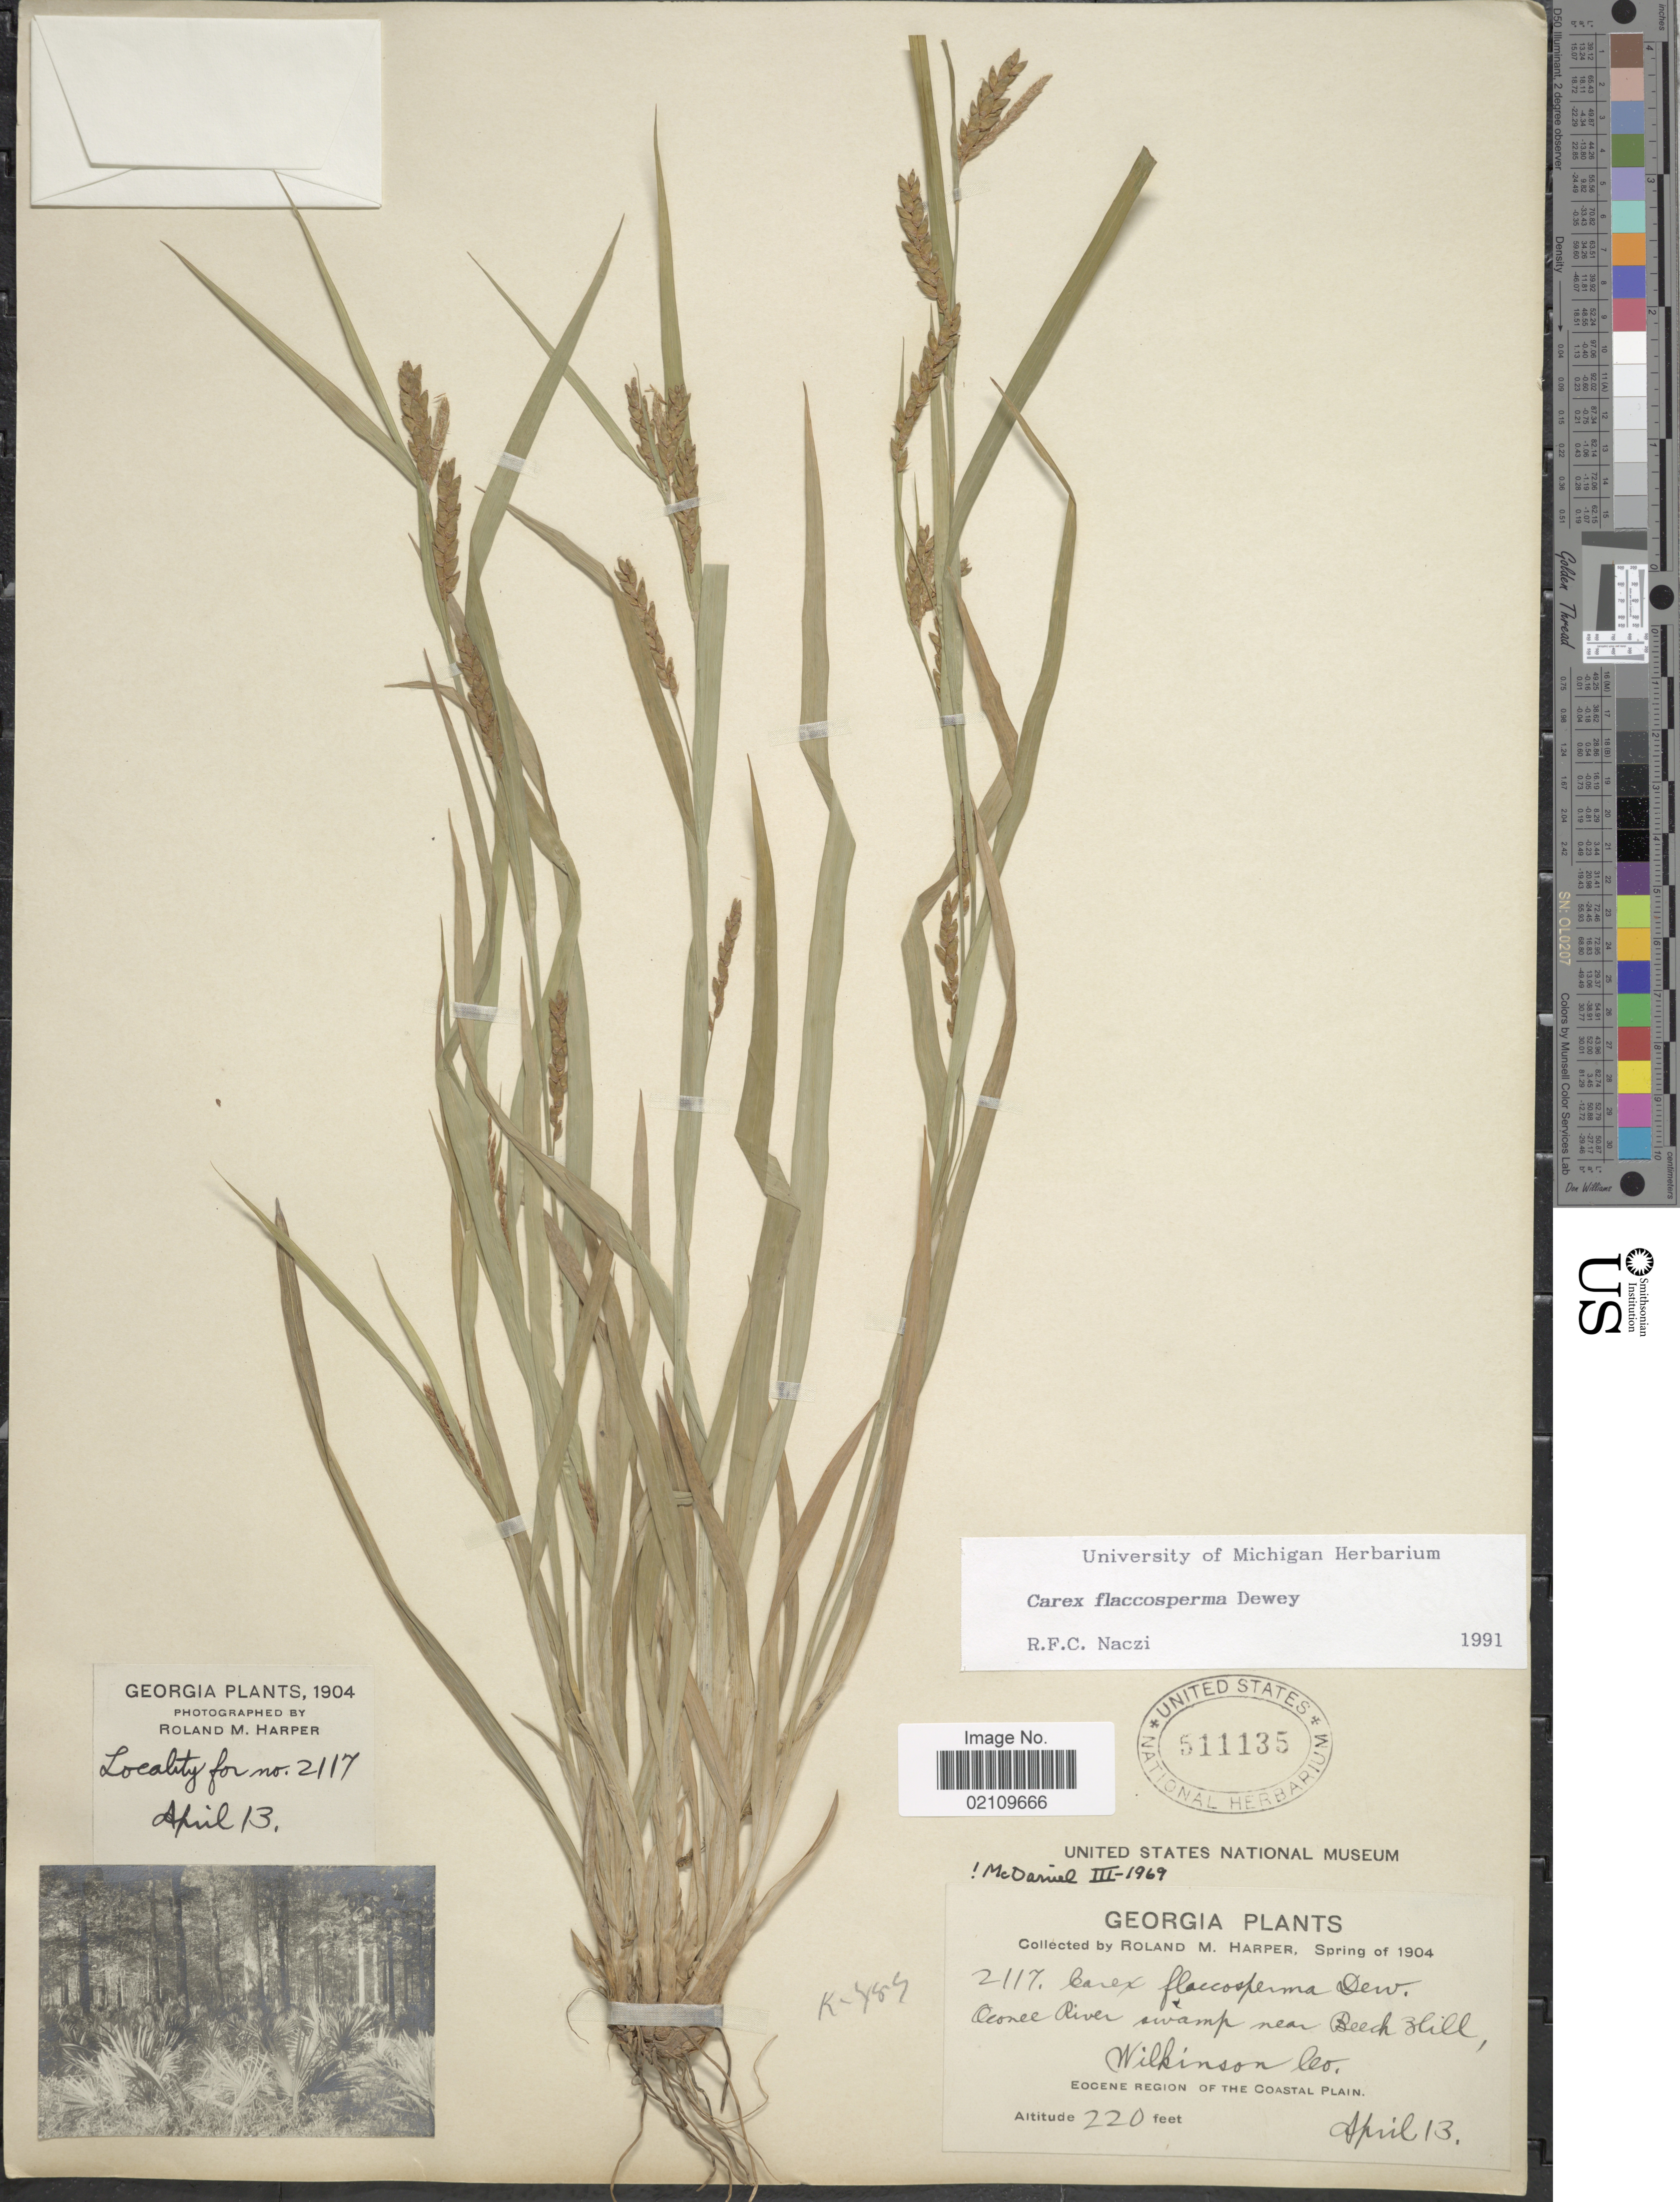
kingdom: Plantae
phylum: Tracheophyta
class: Liliopsida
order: Poales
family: Cyperaceae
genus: Carex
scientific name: Carex flaccosperma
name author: Dewey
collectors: R. M. Harper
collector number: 2117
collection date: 1904-04-13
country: United States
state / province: Georgia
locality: Near Beech Hill, Wilkinson Co. Coastal Plain, Oconee River swamp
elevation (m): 67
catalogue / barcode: US 511135